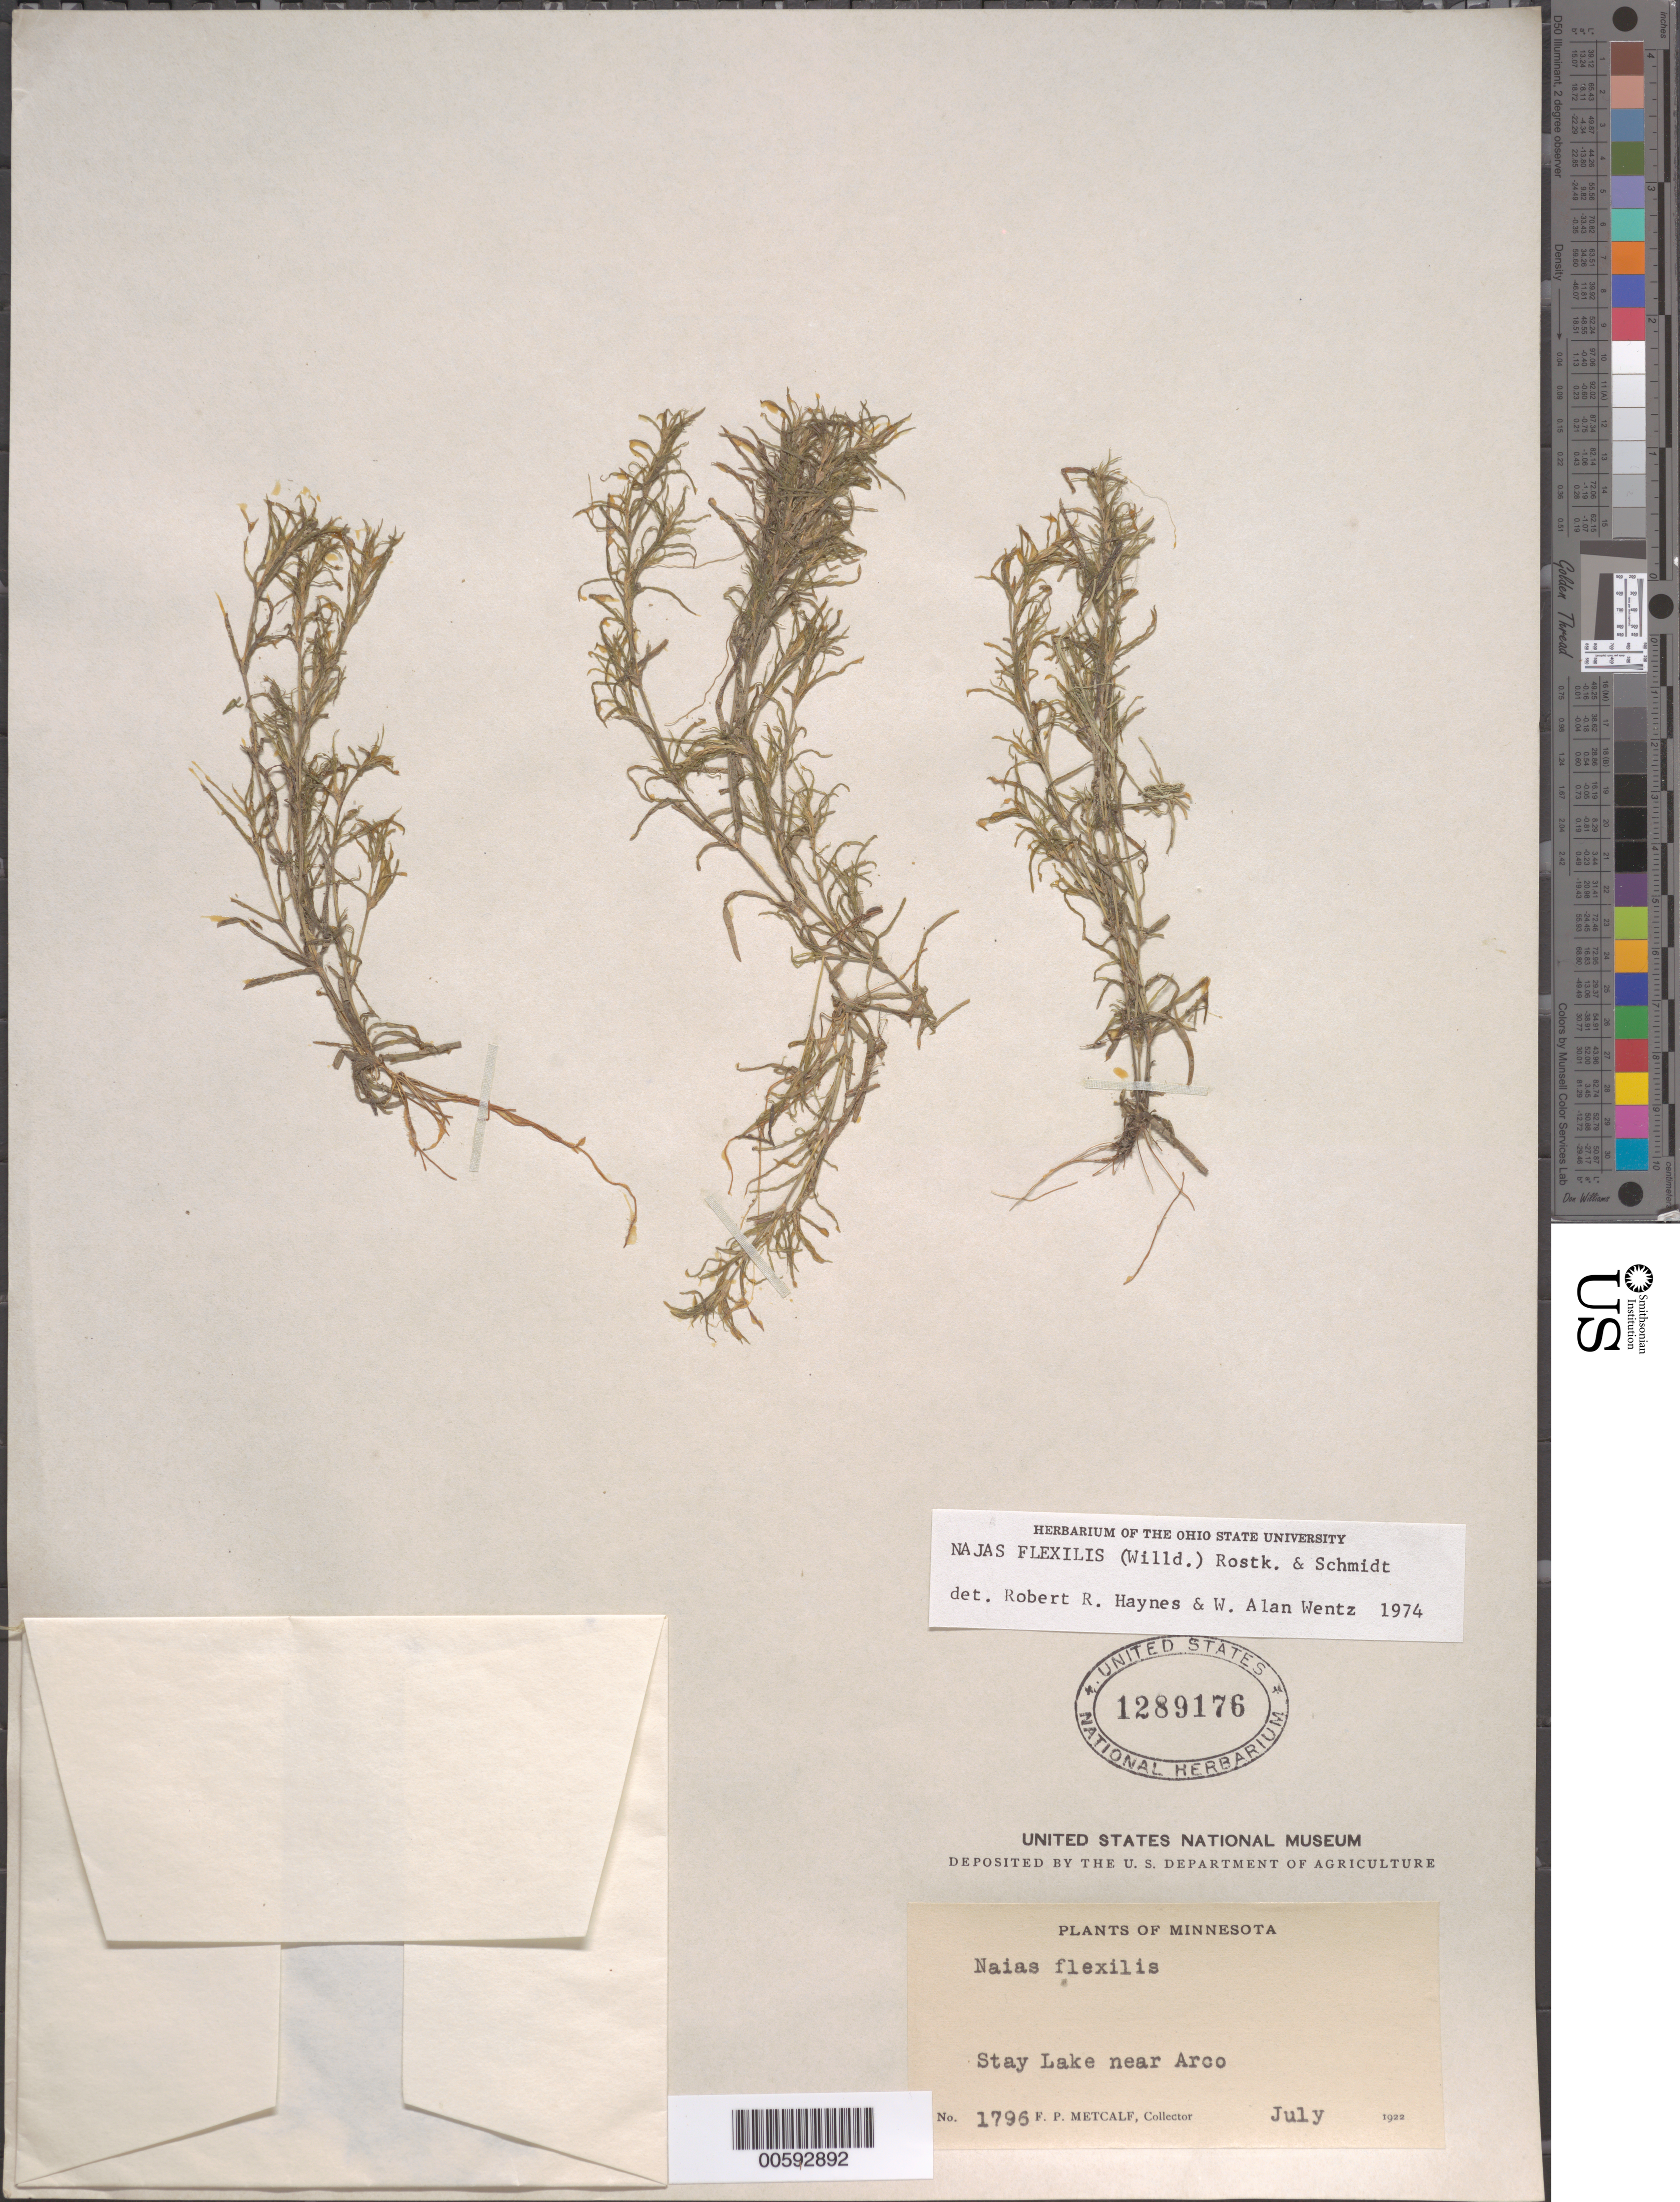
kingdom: Plantae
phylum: Tracheophyta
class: Liliopsida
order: Alismatales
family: Hydrocharitaceae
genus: Najas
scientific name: Najas flexilis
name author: (Willd.) Rostk. & Schmidt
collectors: F. P. Metcalf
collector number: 1796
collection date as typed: Jul 1922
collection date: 1922-07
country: United States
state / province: Minnesota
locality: Stay Lake near Arco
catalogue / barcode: US 1289176